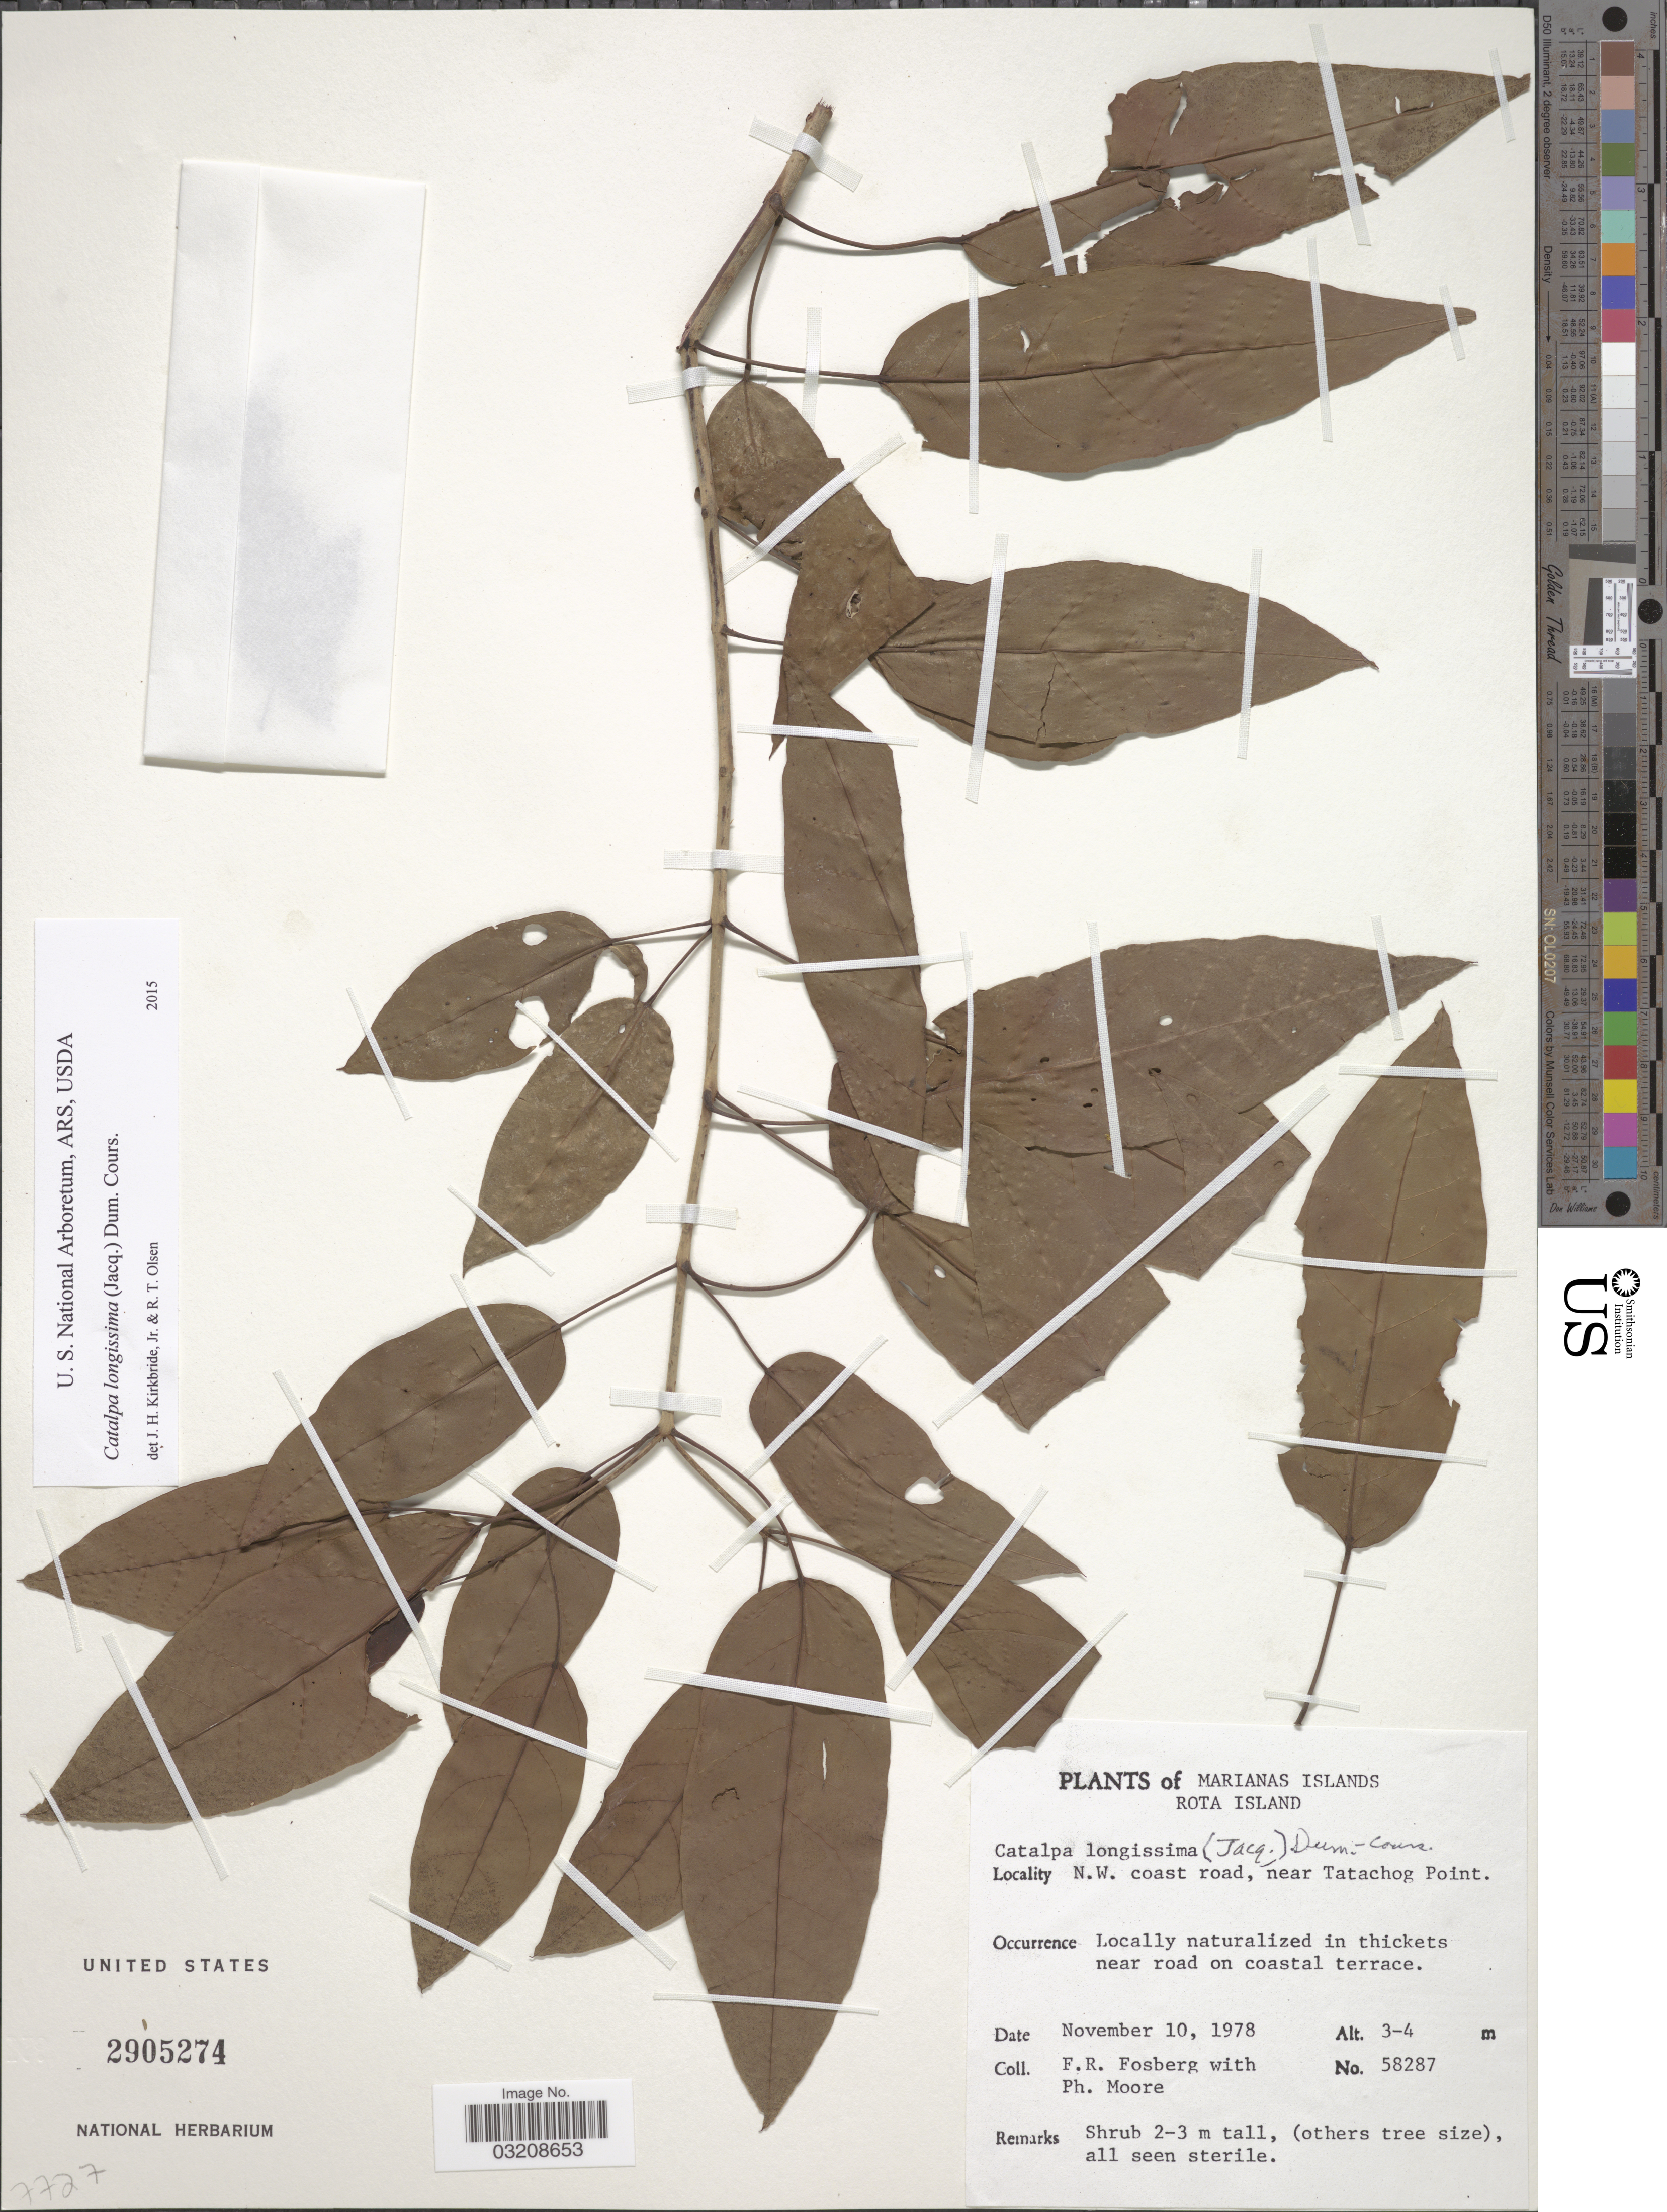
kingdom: Plantae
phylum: Tracheophyta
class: Magnoliopsida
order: Lamiales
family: Bignoniaceae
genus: Catalpa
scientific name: Catalpa longissima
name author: (Jacq.) Dum. Cours.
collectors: F. R. Fosberg & P. Moore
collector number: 58287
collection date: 1978-11-10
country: Northern Mariana Islands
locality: Marianas Islands. Rota Island. N.W. coast road, near Tatachog Point.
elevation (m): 3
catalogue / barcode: US 2905274